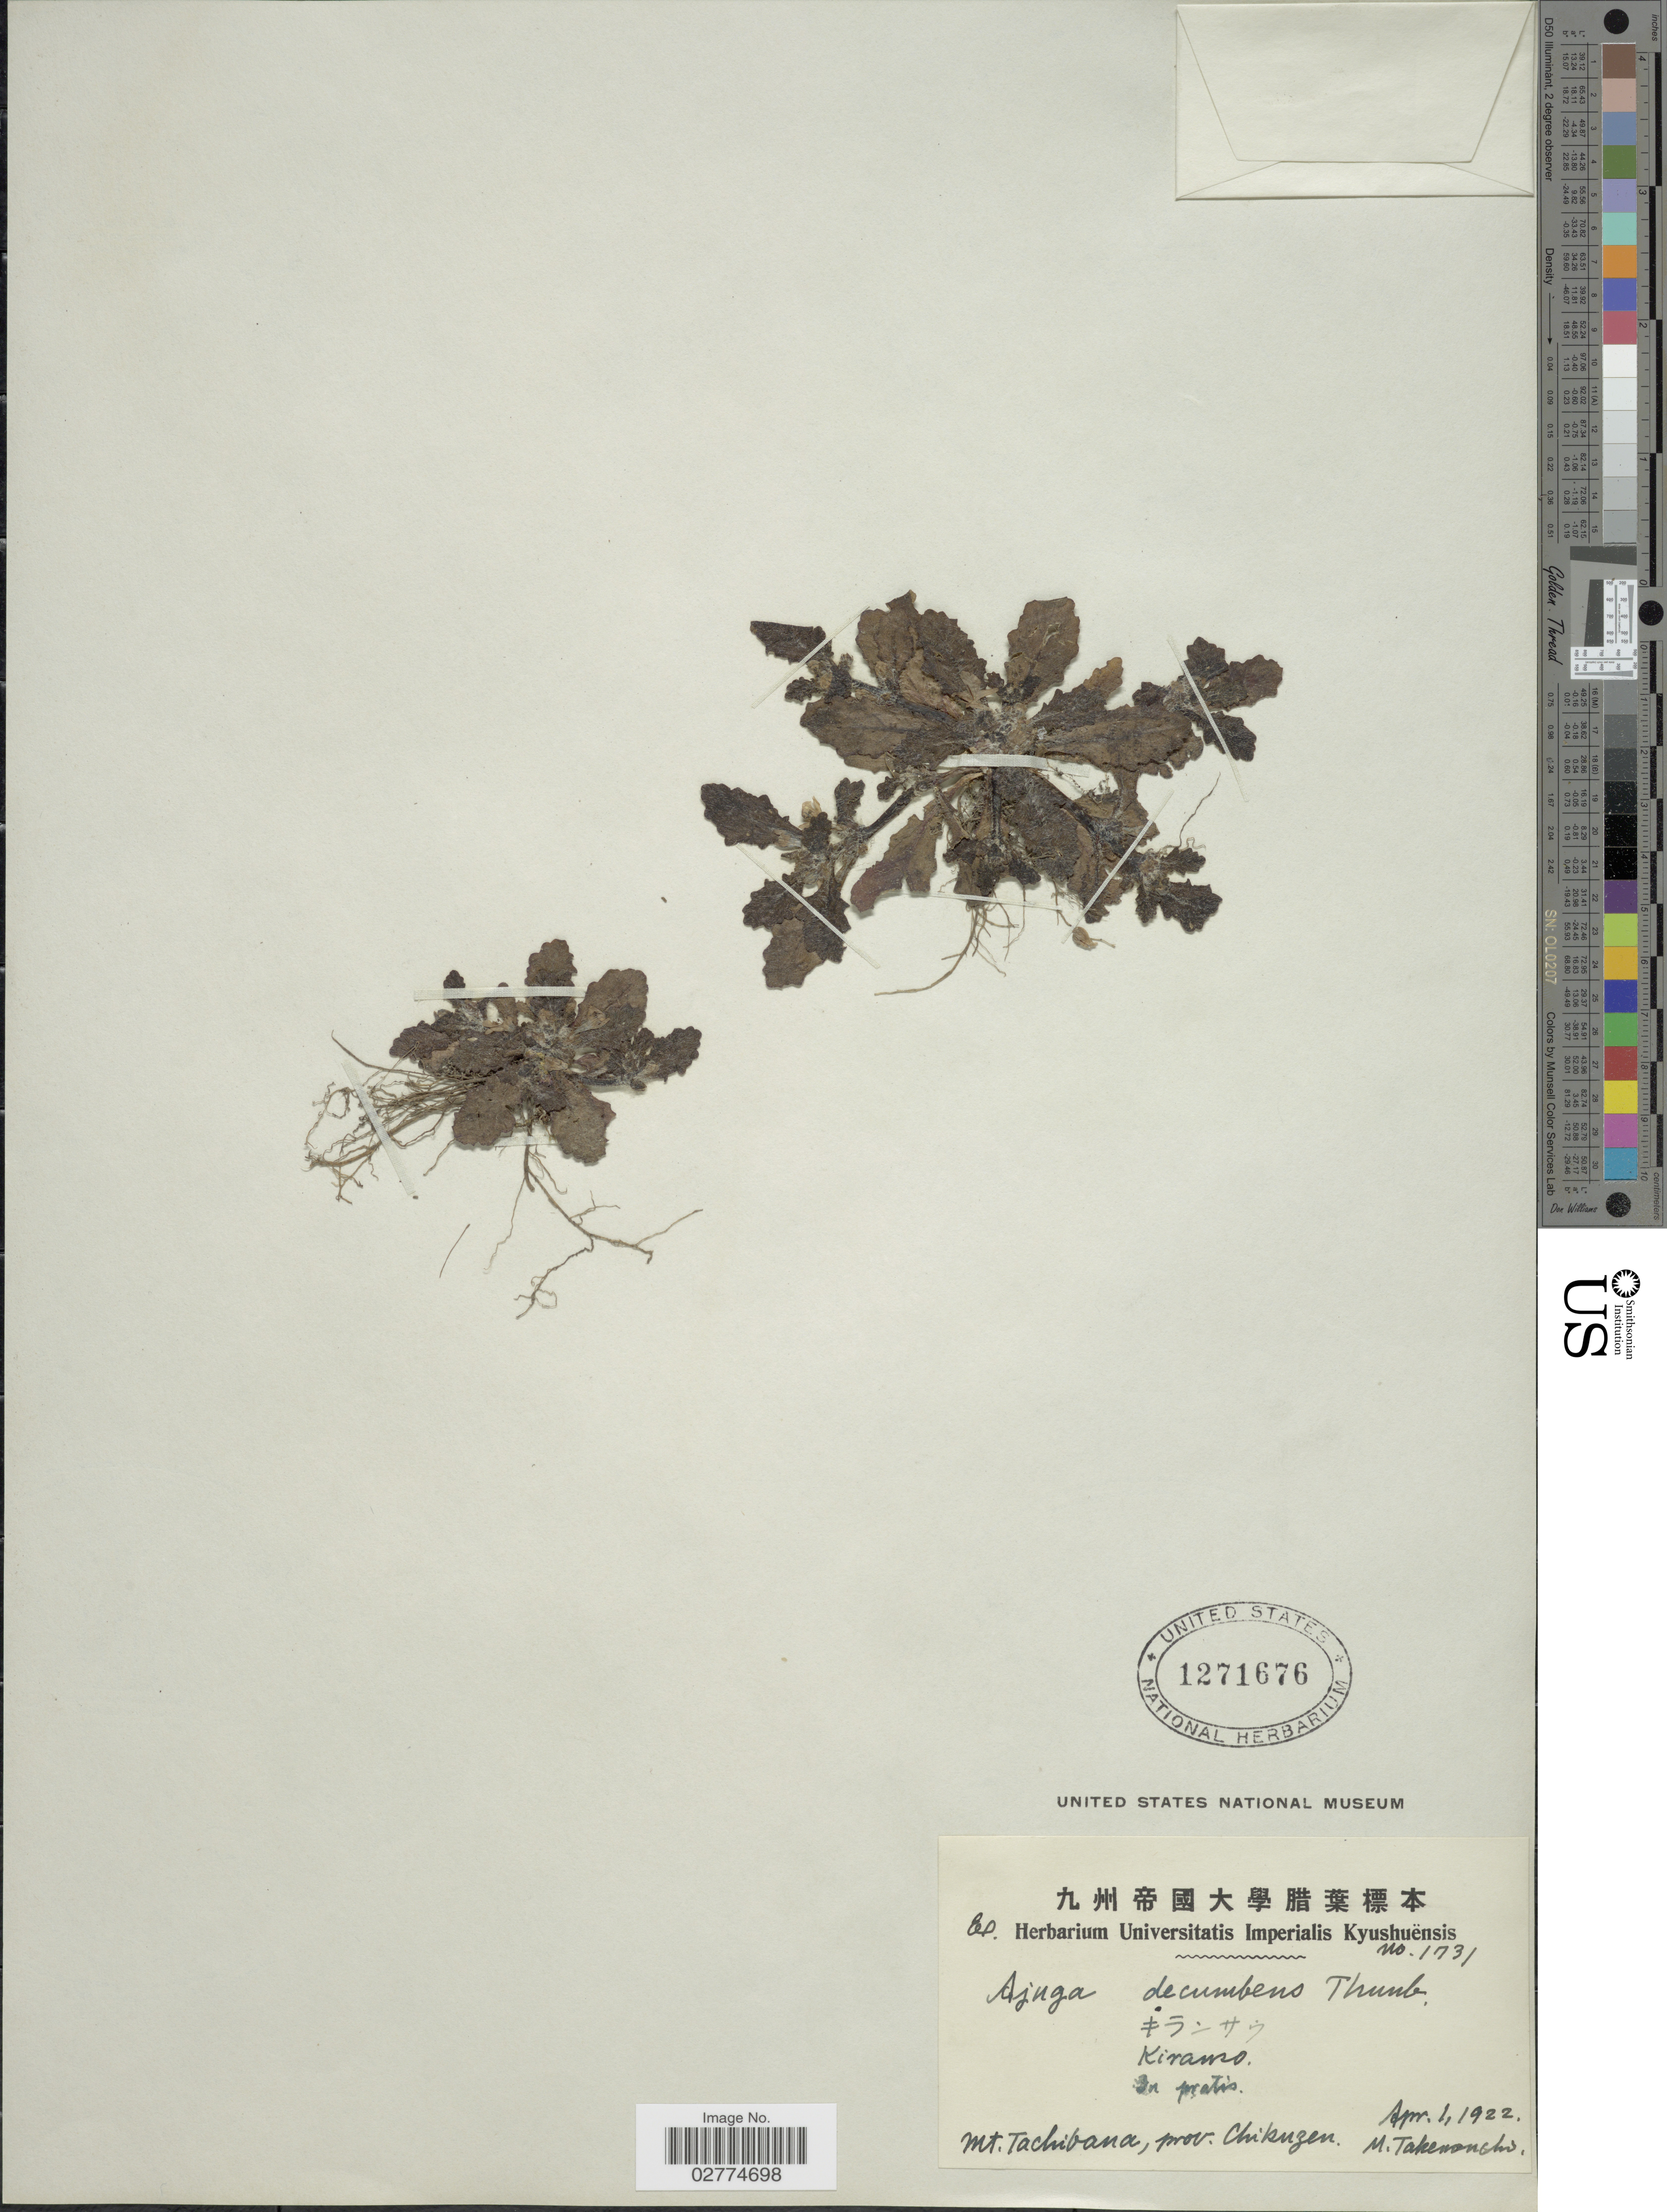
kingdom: Plantae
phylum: Tracheophyta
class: Magnoliopsida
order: Lamiales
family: Lamiaceae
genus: Ajuga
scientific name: Ajuga decumbens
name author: Thunb.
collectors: M. Takenonchi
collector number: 1731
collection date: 1922-04-01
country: Japan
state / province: Hukuoka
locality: Mt. Tachibana, prov. Chikuzen.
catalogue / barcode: US 1271676